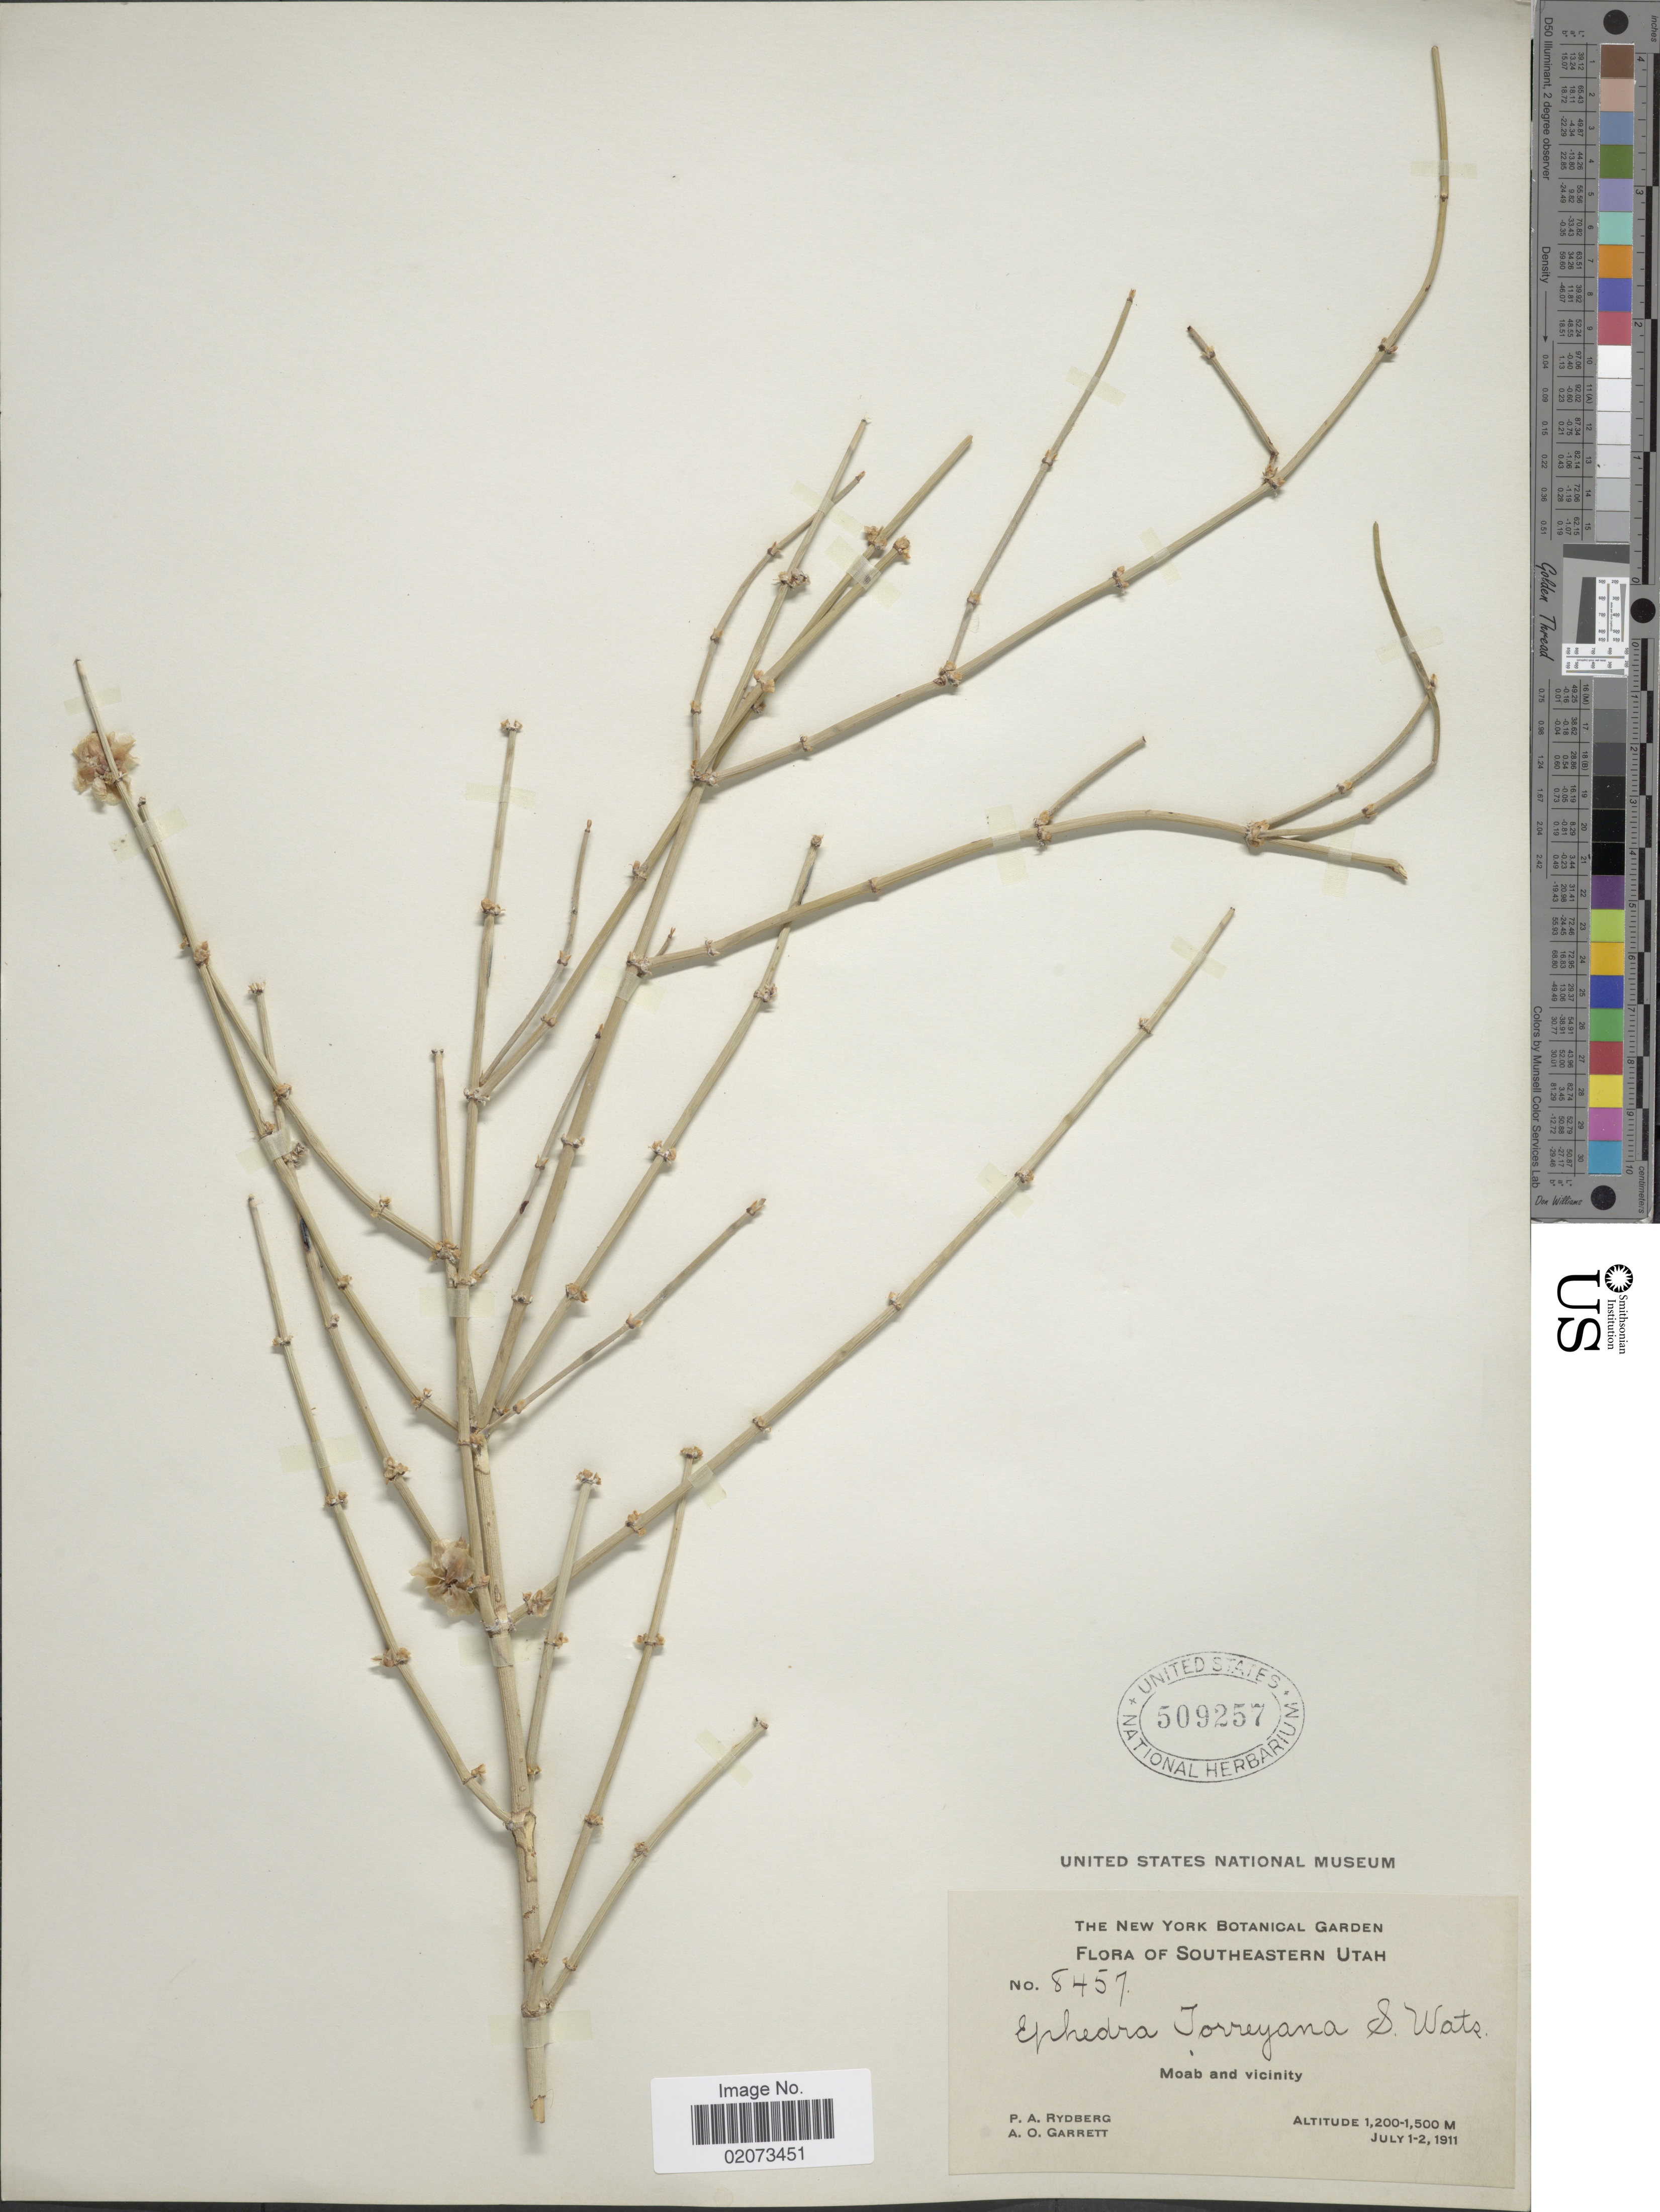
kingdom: Plantae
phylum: Tracheophyta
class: Gnetopsida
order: Ephedrales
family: Ephedraceae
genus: Ephedra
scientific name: Ephedra torreyana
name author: S. Watson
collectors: P. A. Rydberg & A. O. Garrett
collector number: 8457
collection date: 1911-07-01/1911-07-02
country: United States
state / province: Utah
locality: Southeastern Utah. Moab and vicinity.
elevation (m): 1200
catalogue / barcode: US 509257